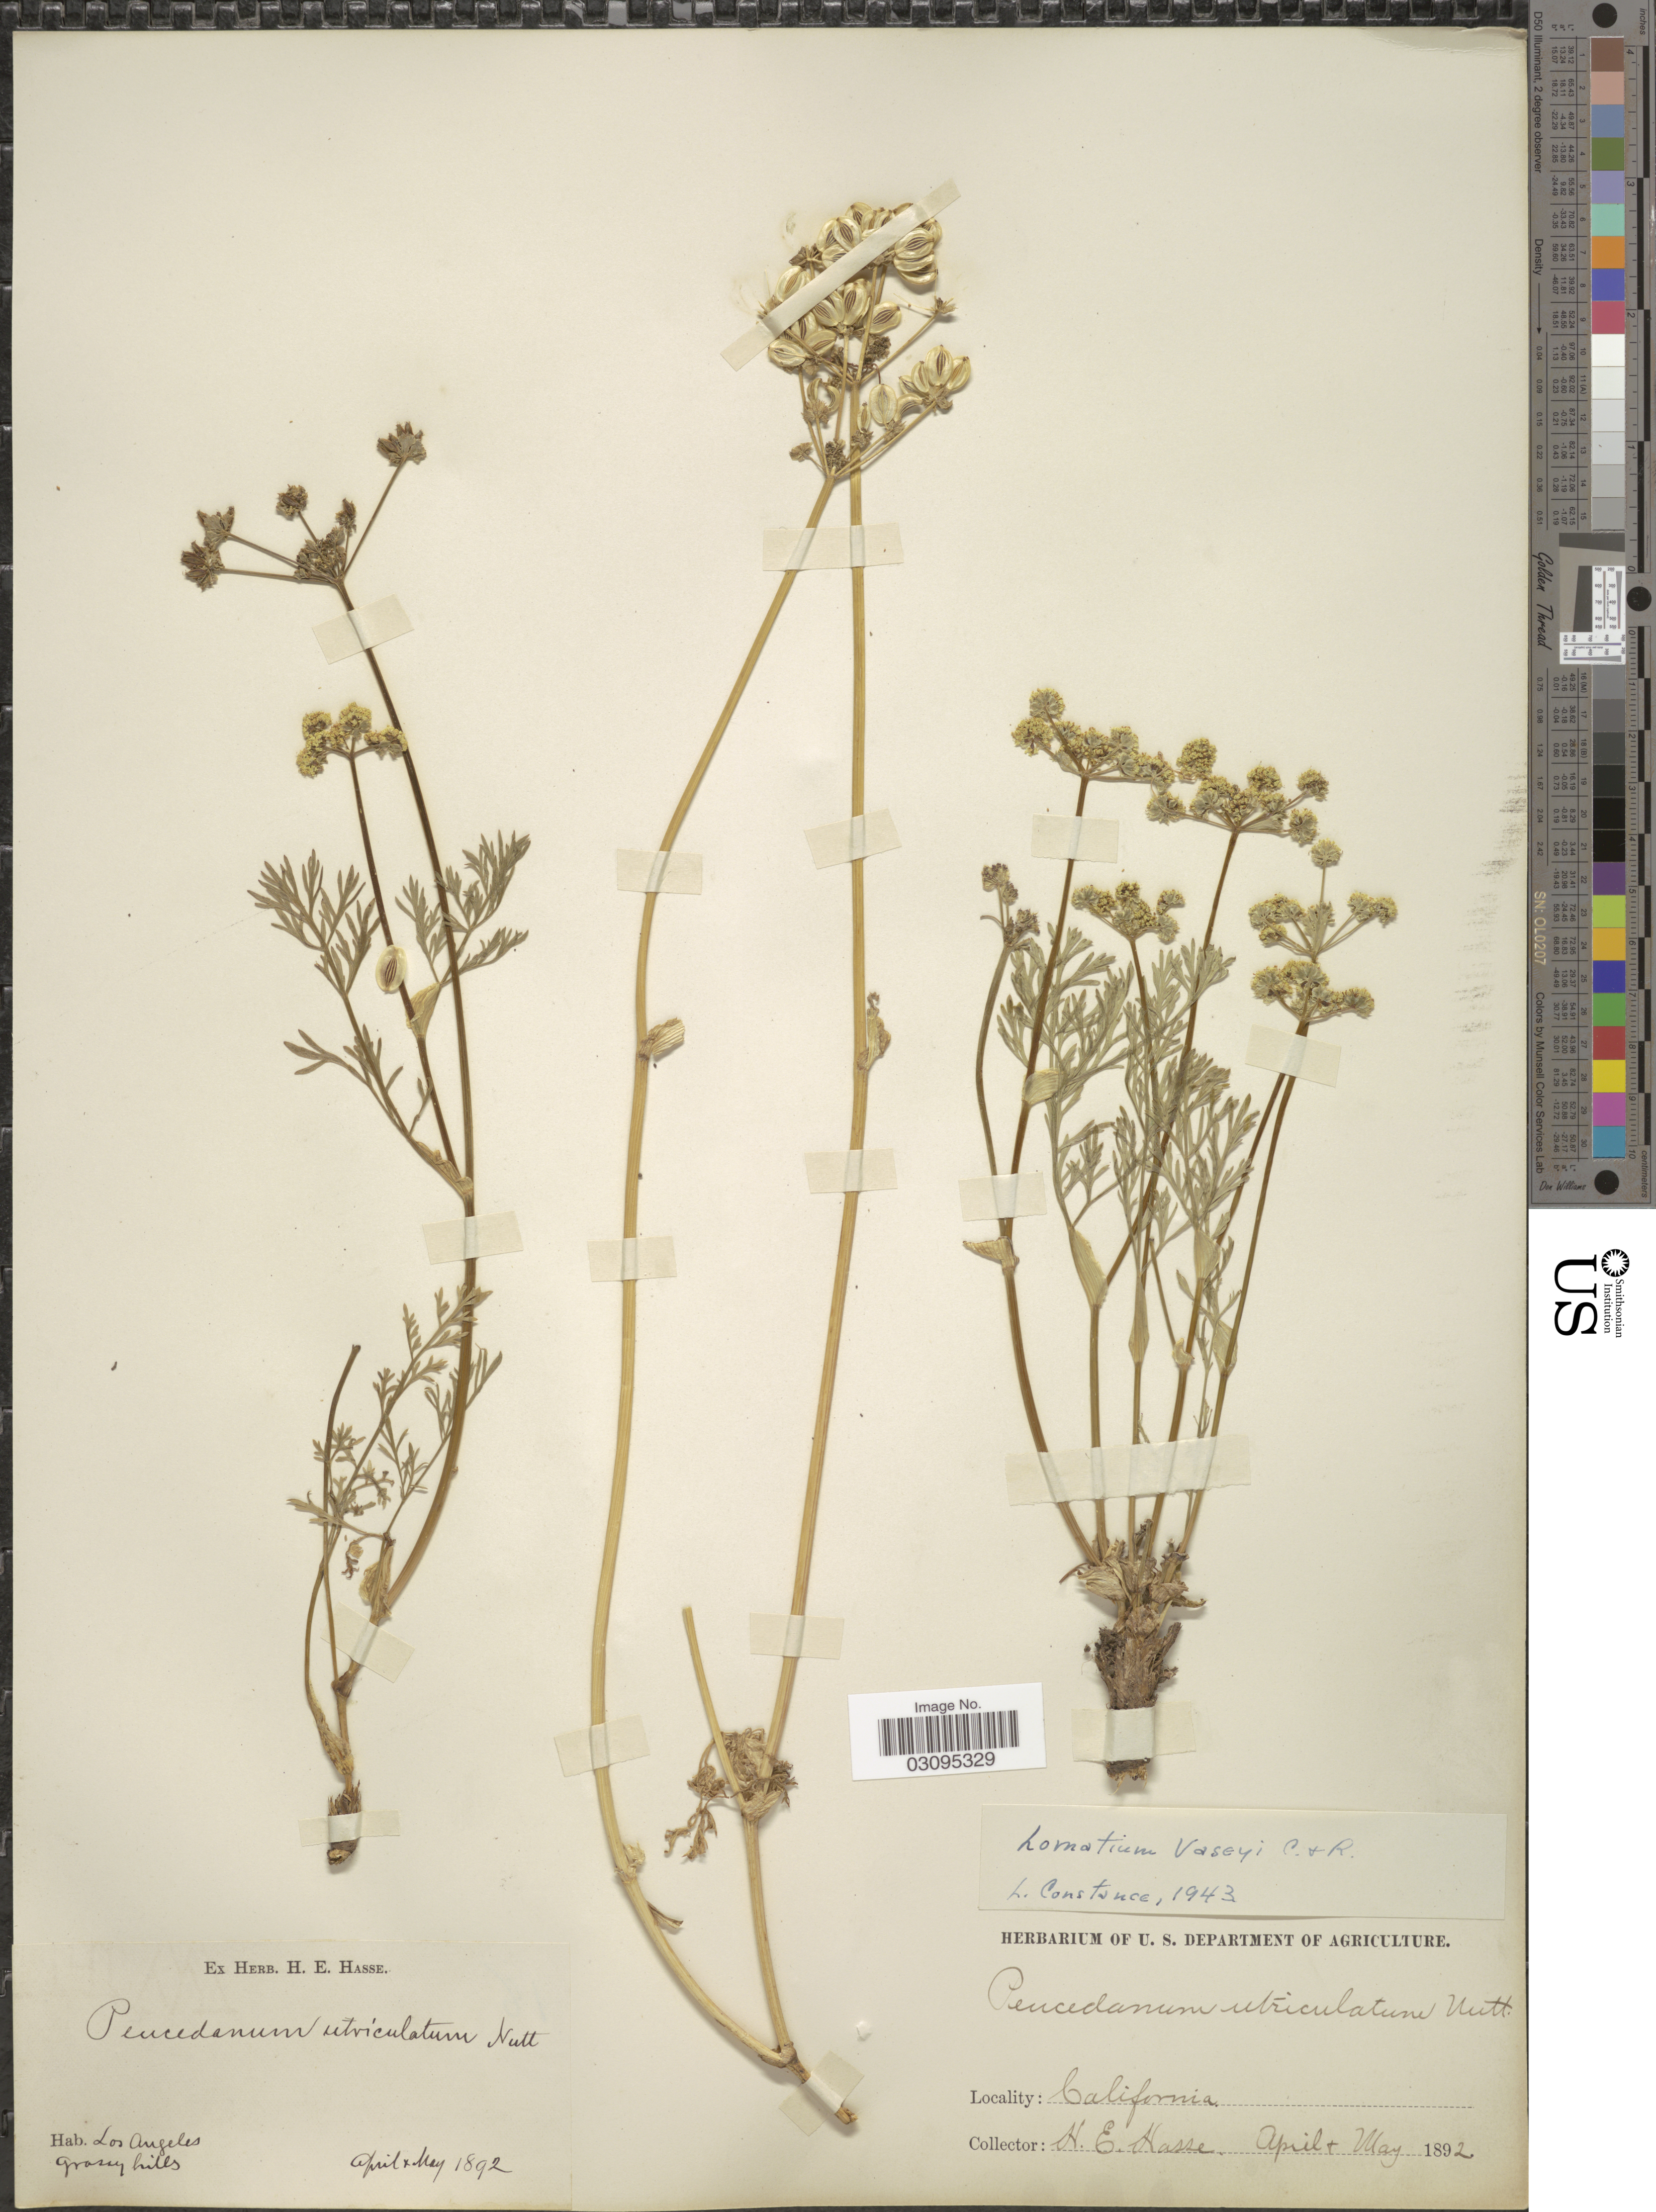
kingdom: Plantae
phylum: Tracheophyta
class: Magnoliopsida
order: Apiales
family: Apiaceae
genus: Lomatium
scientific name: Lomatium vaseyi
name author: (J.M. Coult. & Rose) J.M. Coult. & Rose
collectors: H. E. Hasse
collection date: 1892-04/1892-05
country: United States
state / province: California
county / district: Los Angeles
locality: Los Angeles, grassy hills.